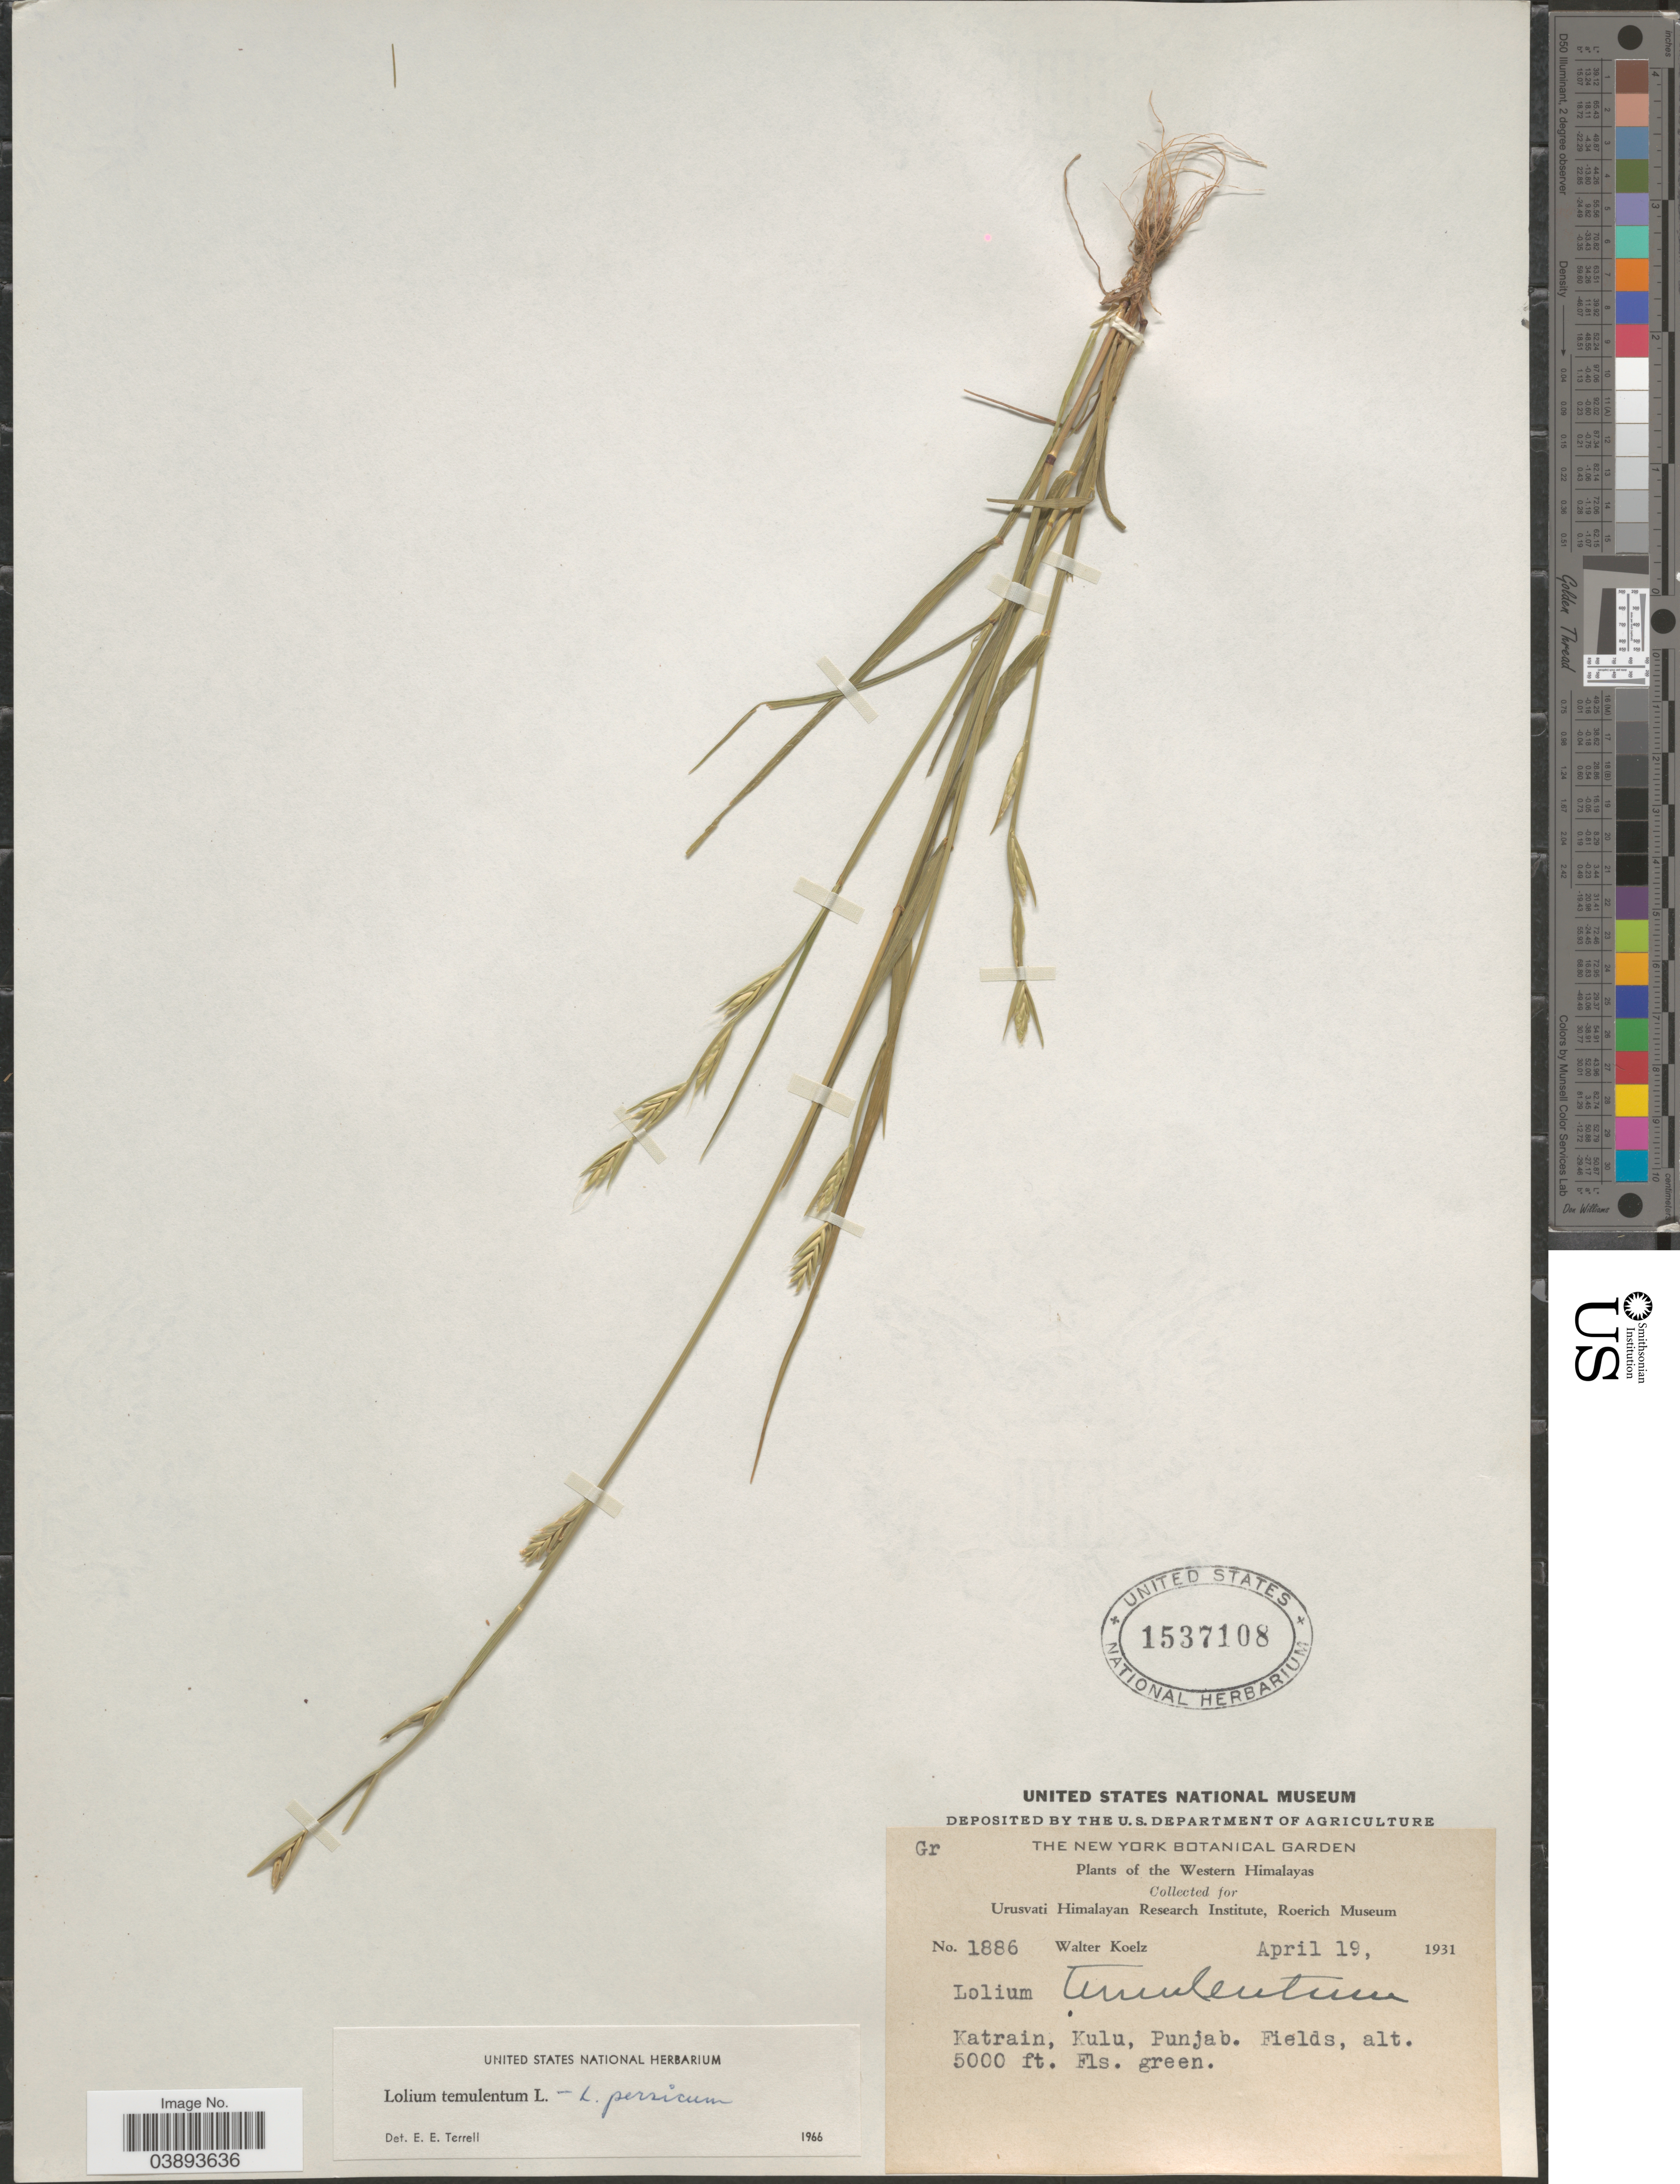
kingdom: Plantae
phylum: Tracheophyta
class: Liliopsida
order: Poales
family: Poaceae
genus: Lolium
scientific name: Lolium temulentum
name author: L.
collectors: W. N. Koelz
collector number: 1886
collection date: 1931-04-19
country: India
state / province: Punjab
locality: Western Himalayas. Katrain, Kulu, Punjab.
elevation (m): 1524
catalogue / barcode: US 1537108